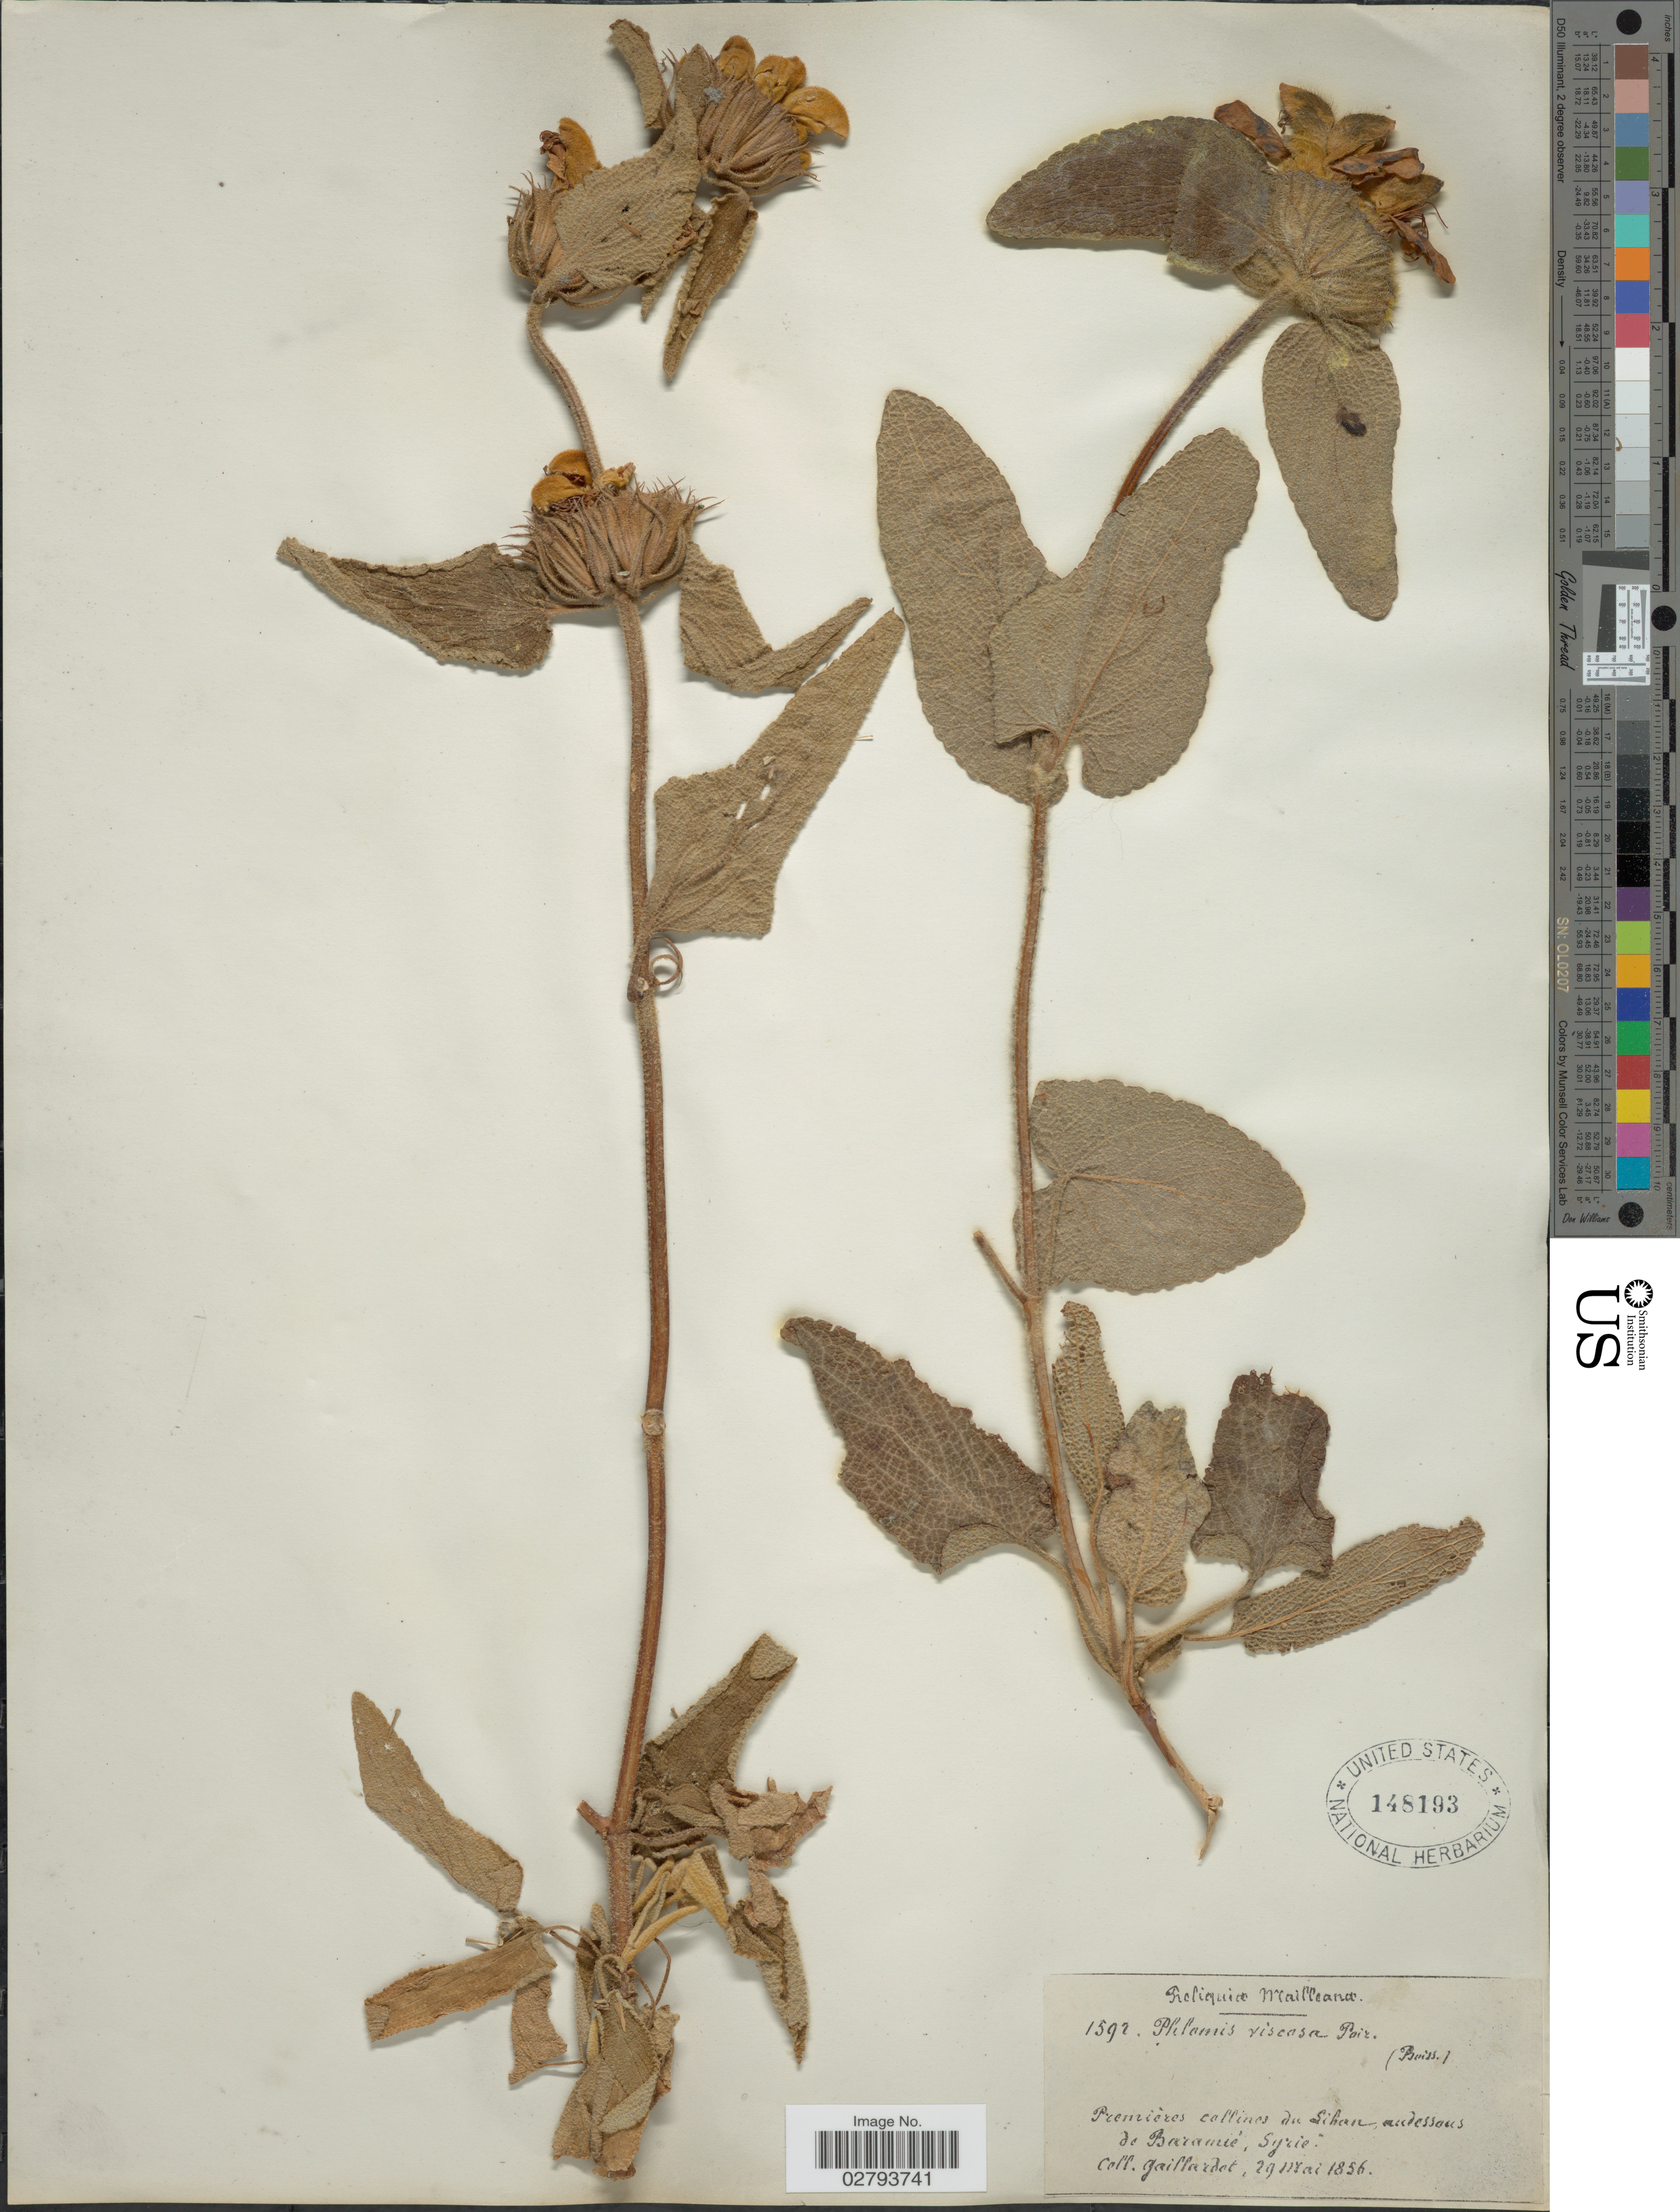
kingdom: Plantae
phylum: Tracheophyta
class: Magnoliopsida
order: Lamiales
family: Lamiaceae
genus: Phlomis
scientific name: Phlomis viscosa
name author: Poir.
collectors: Gaillardot, --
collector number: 1592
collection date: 1856-05-29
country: Syria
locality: Premières collines du Liban, au dessous de Baramié.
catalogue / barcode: US 148193